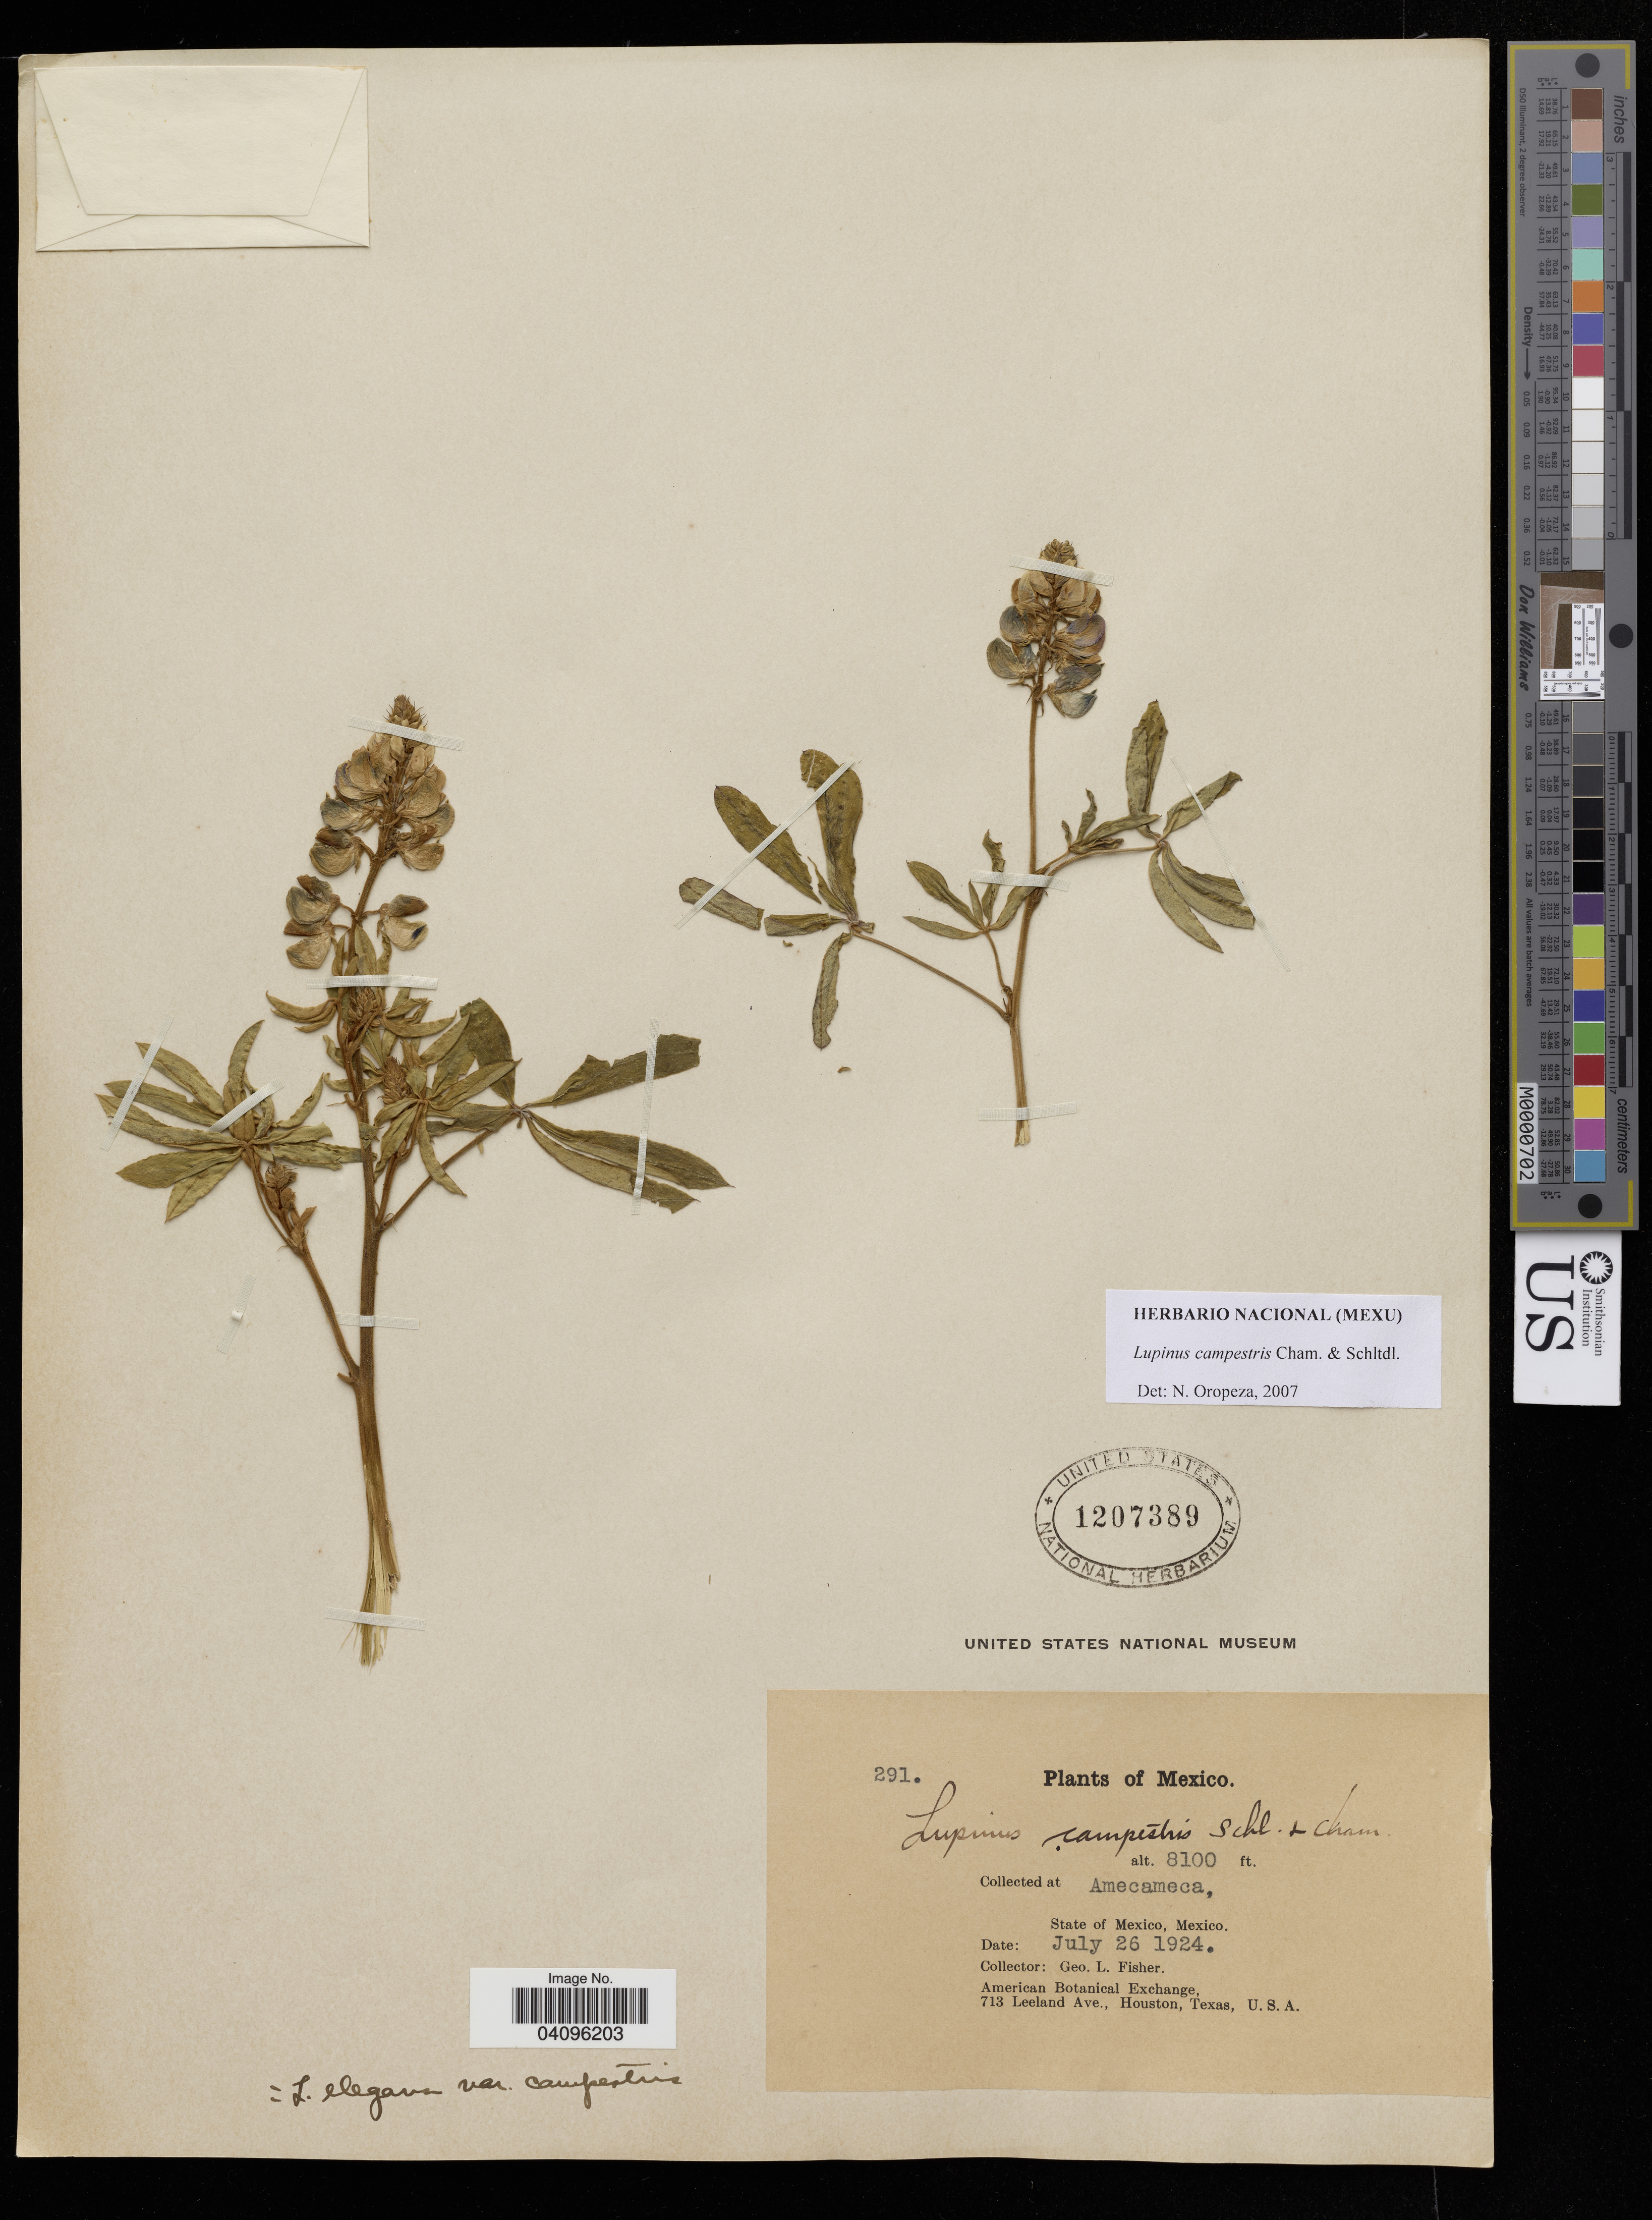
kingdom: Plantae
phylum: Tracheophyta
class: Magnoliopsida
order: Fabales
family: Fabaceae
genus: Lupinus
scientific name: Lupinus campestris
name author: Cham. & Schltdl.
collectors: G. L. Fisher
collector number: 291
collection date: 1924-07-26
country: Mexico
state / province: México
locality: Amecameca, State of Mexico.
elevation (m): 2469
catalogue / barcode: US 1207389